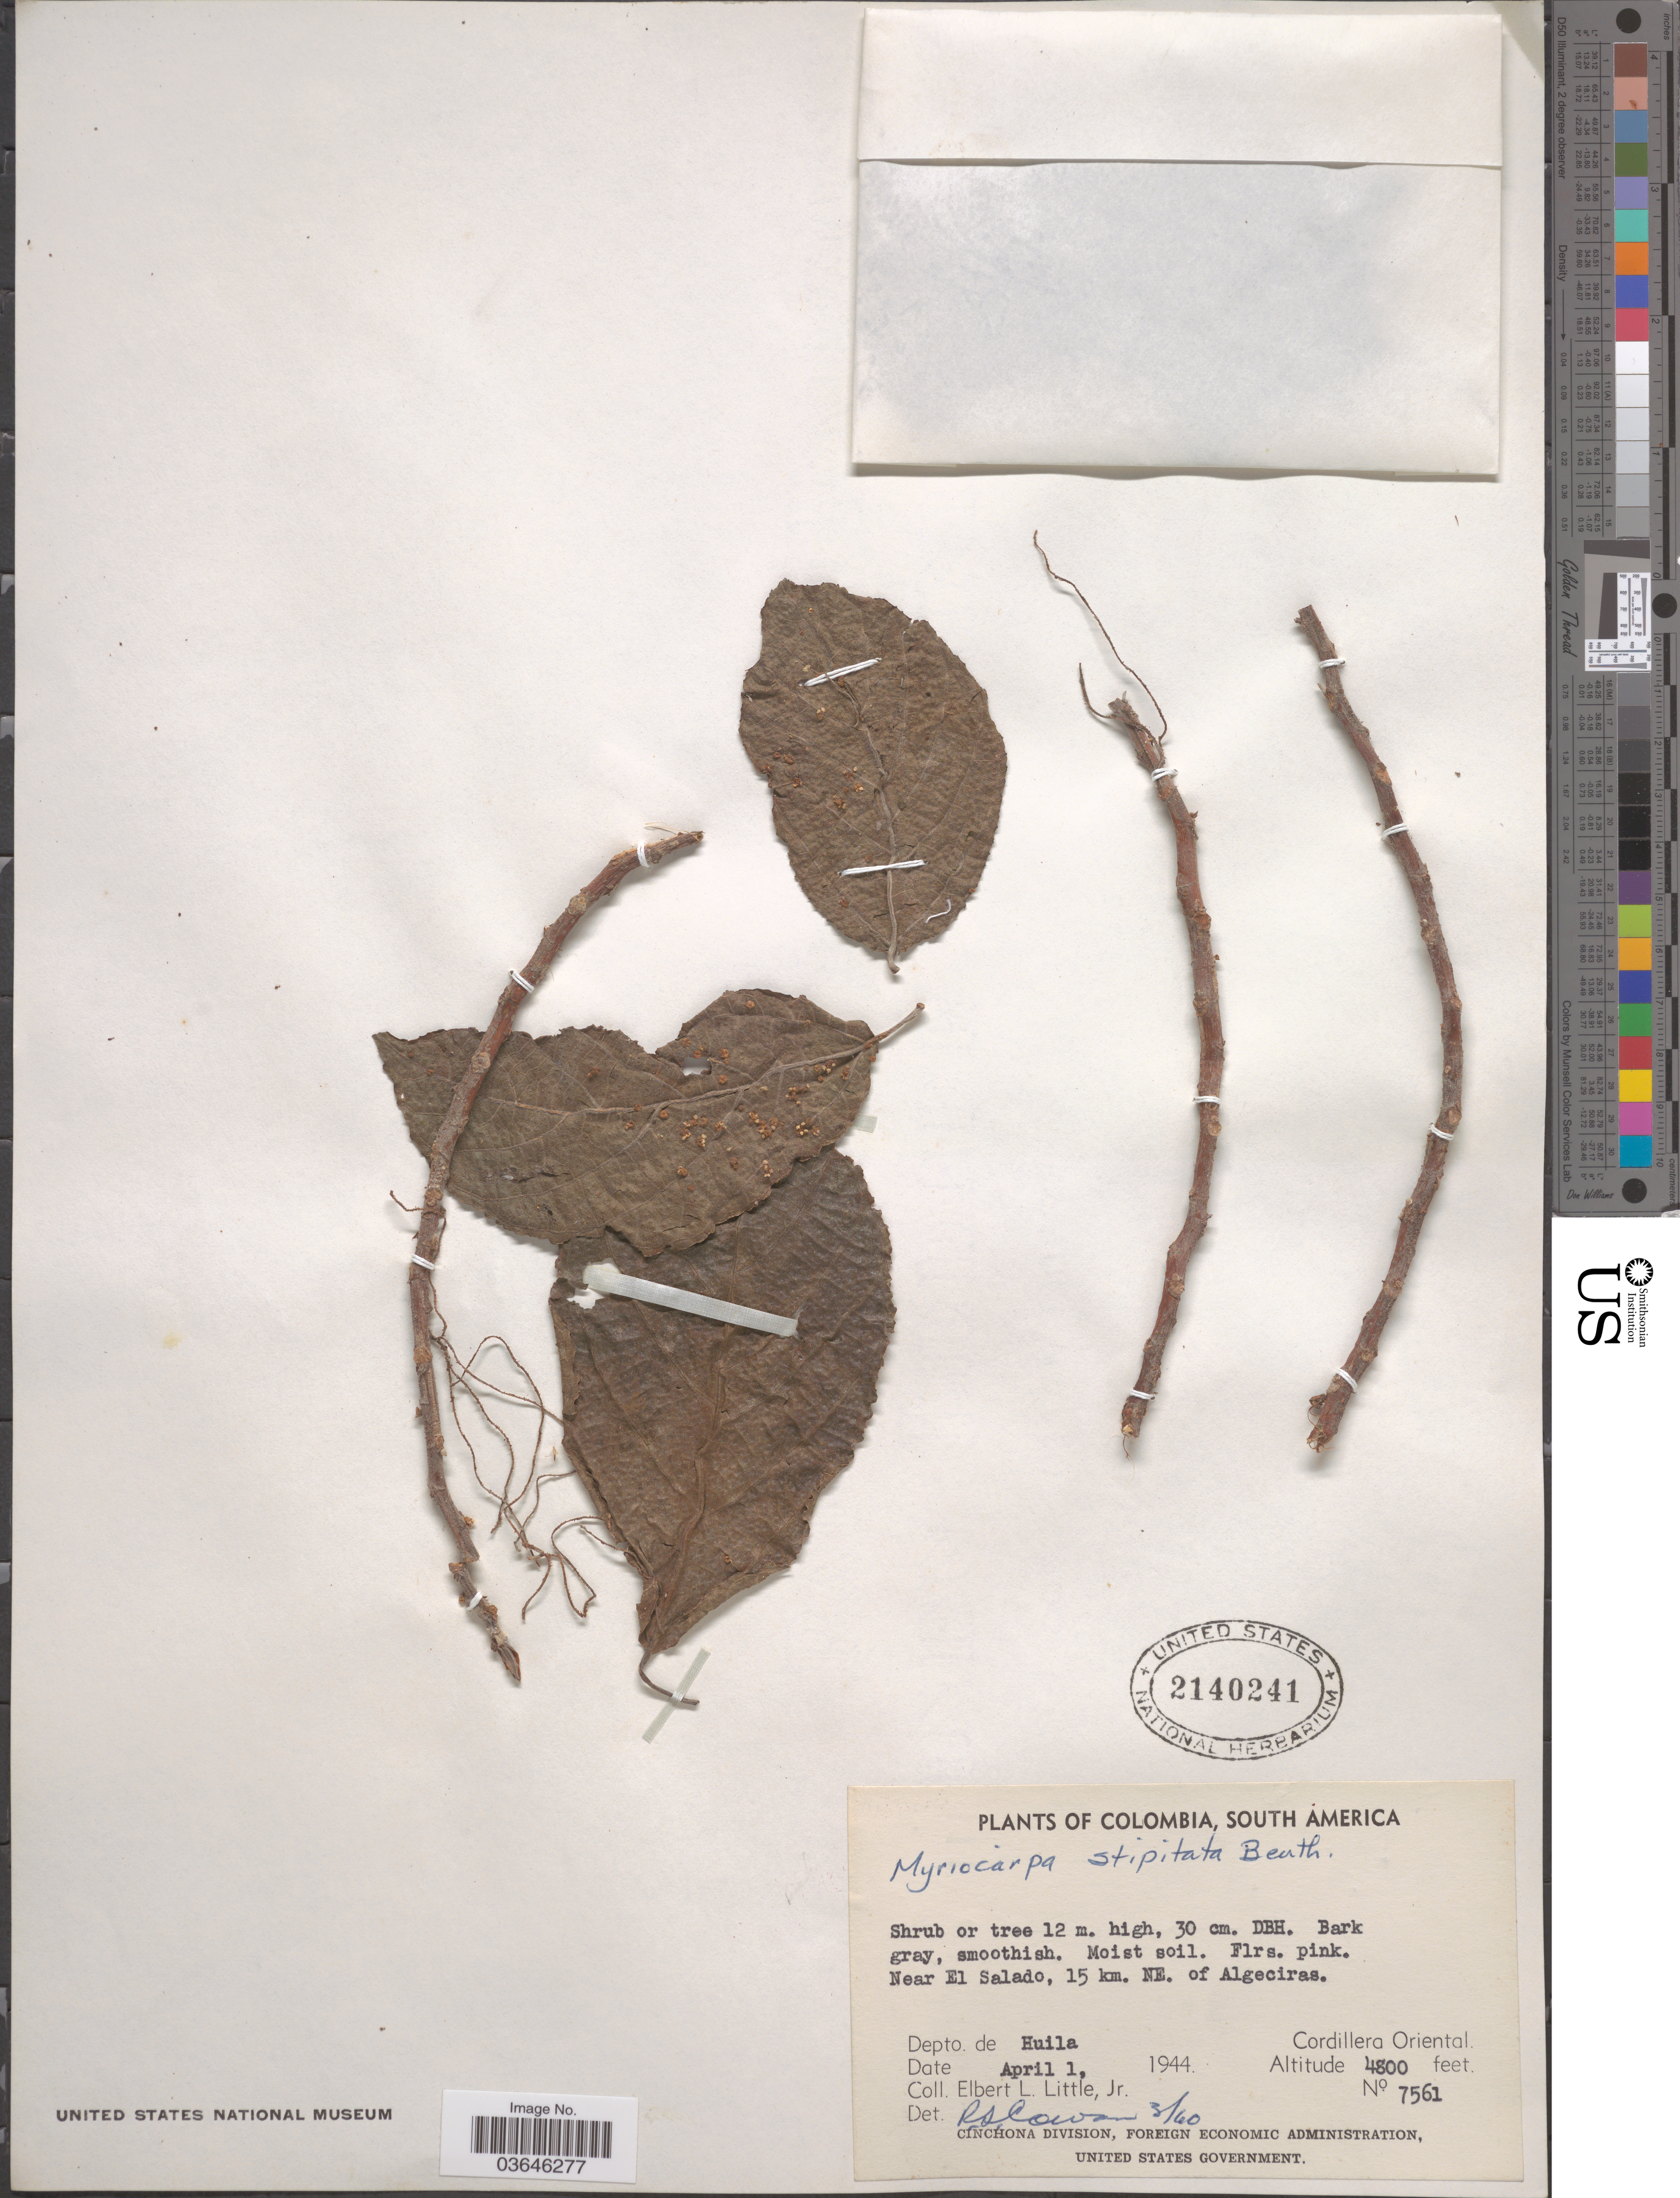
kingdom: Plantae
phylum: Tracheophyta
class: Magnoliopsida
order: Rosales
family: Urticaceae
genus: Myriocarpa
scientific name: Myriocarpa stipitata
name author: Benth.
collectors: E. L. Little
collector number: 7561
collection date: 1944-04-01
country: Colombia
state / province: Huila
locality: Near El Salado, 15 km. NE. of Algeciras. Depto. de Huila. Cordillera Oriental.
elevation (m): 1463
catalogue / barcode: US 2140241